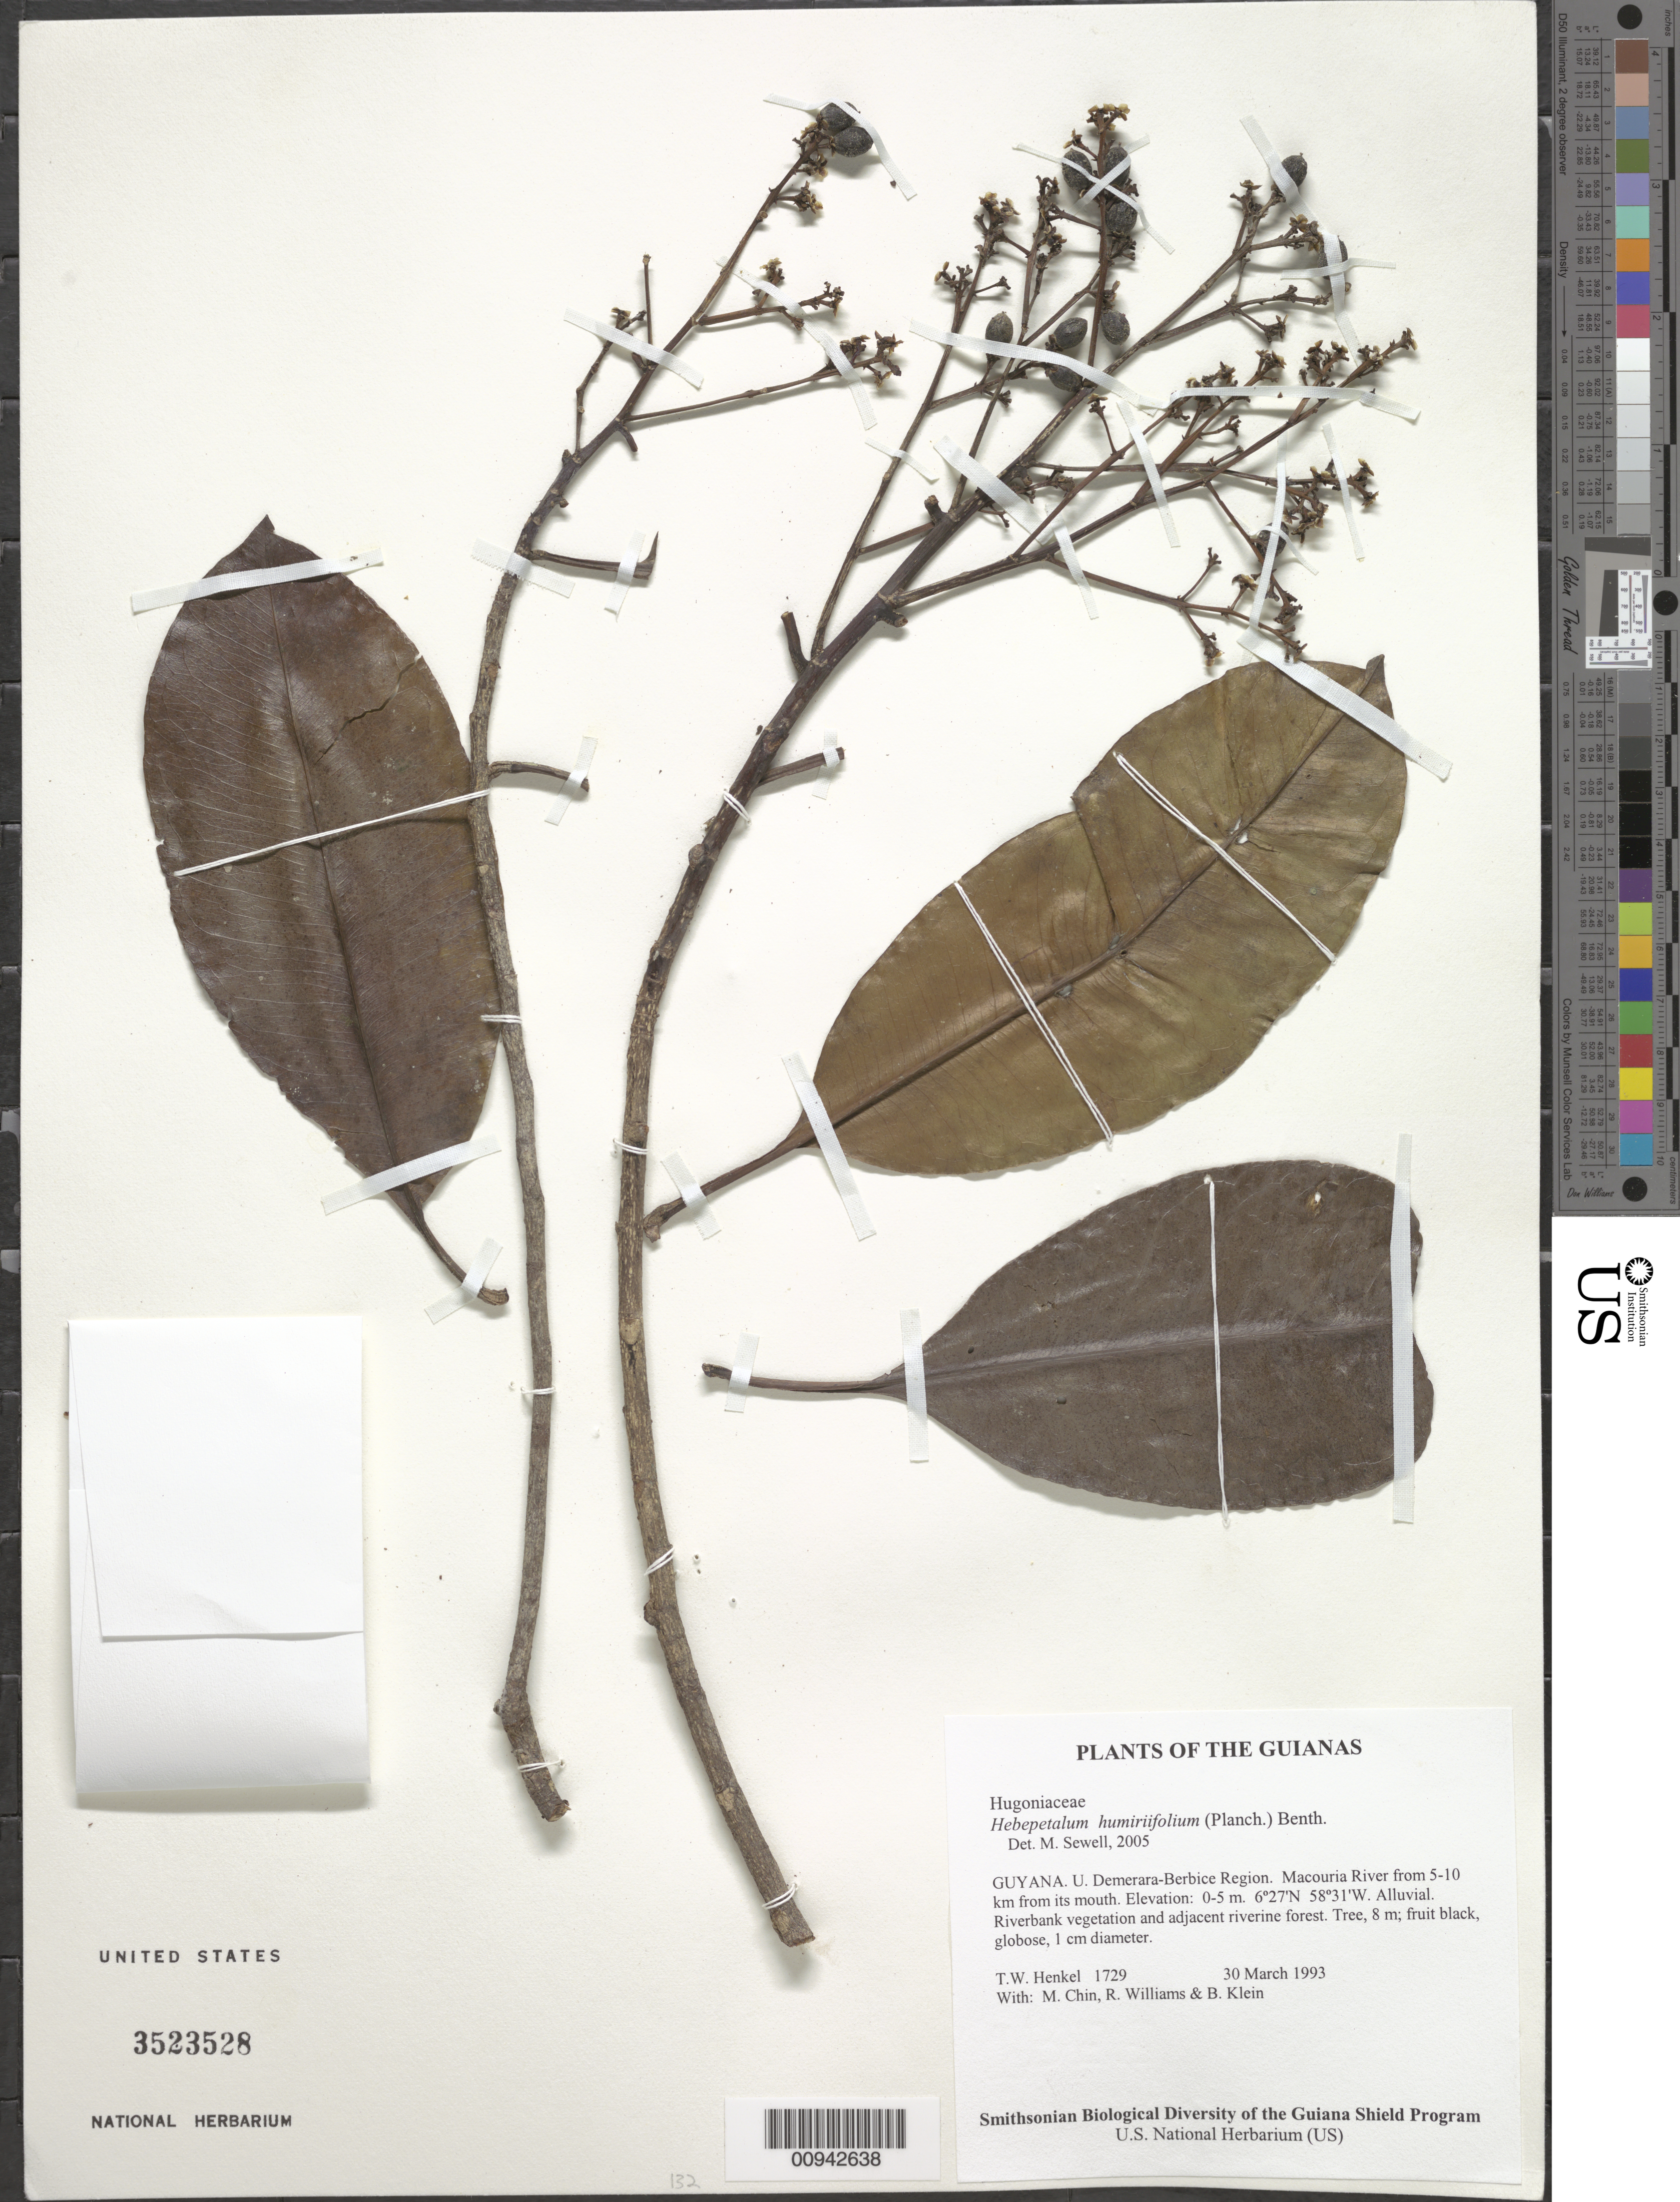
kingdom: Plantae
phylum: Tracheophyta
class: Magnoliopsida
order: Malpighiales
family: Linaceae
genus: Hebepetalum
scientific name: Hebepetalum humiriifolium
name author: (Planch.) Benth.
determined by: Sewell, M.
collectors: T. Henkel, M. Chin, R. Williams & B. Klein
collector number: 1729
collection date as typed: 30 March 1993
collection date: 1993-03-30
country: Guyana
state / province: U. Demerara-Berbice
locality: Macouria River from 5-10 km from its mouth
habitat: Alluvial. Riverbank vegetation and adjacent riverine forest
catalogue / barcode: US 3523528